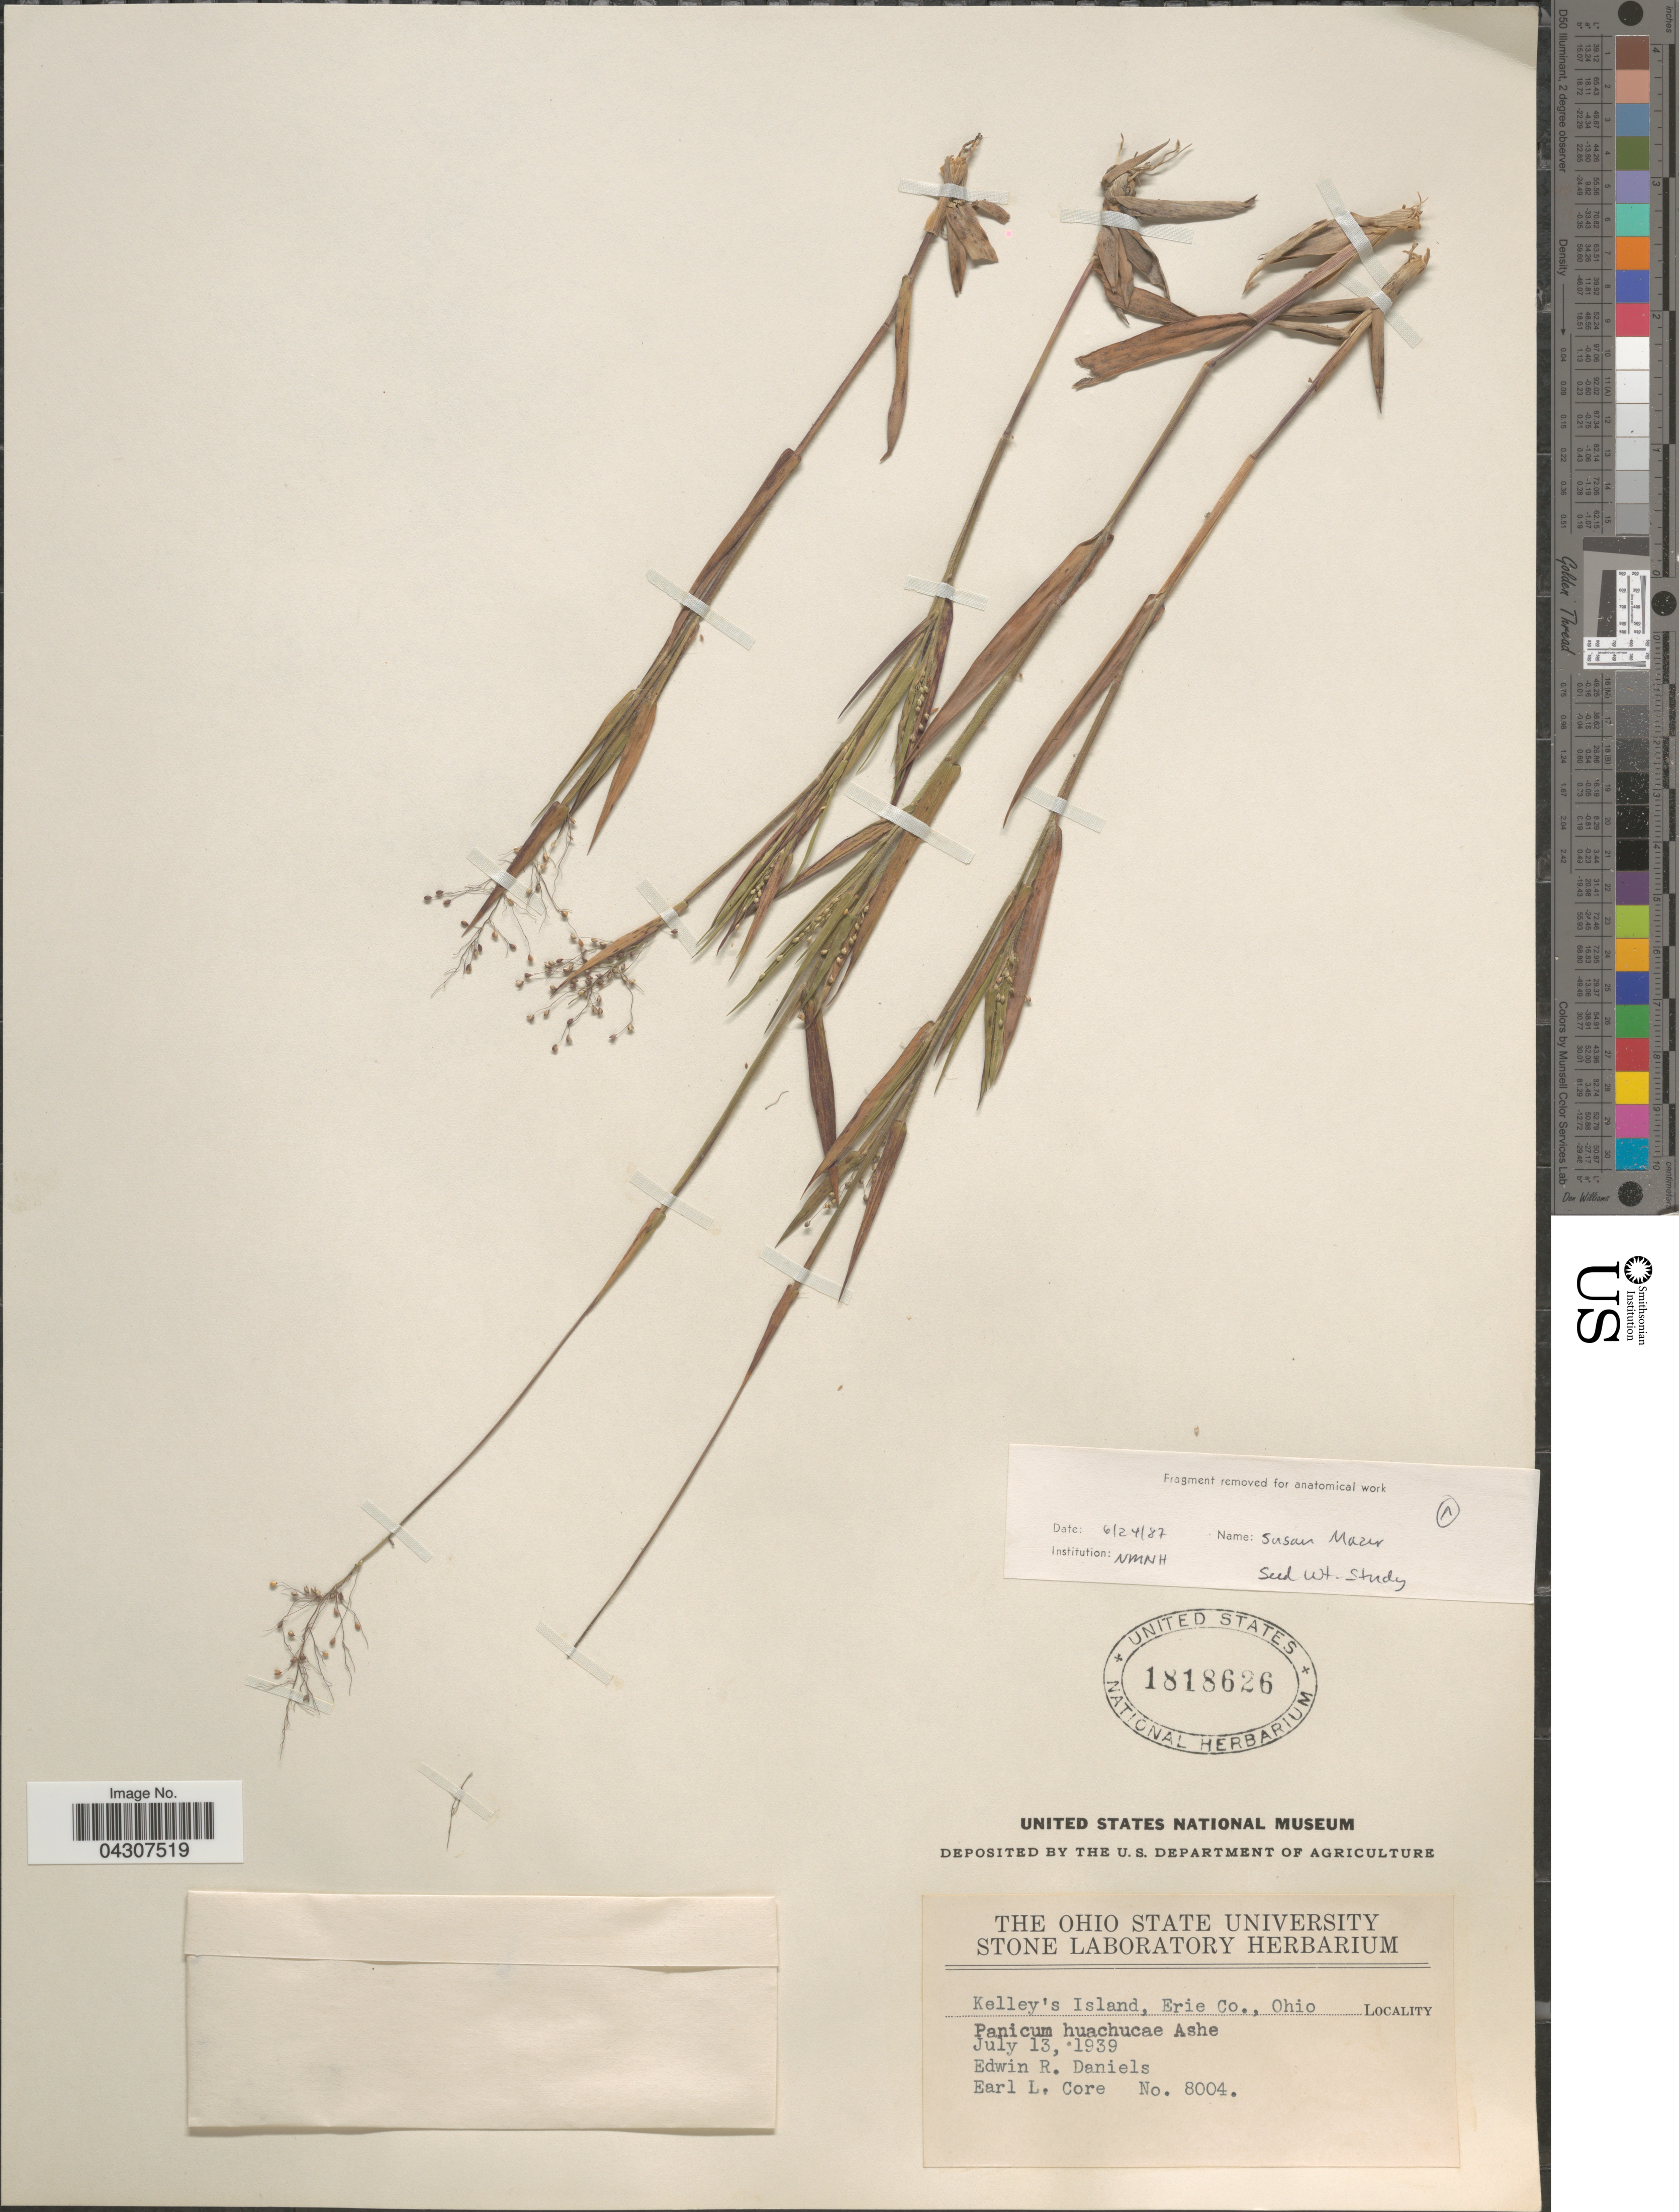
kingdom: Plantae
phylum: Tracheophyta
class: Liliopsida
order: Poales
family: Poaceae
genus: Dichanthelium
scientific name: Dichanthelium acuminatum var. acuminatum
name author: (Sw.) Gould & C.A. Clark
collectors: E. Daniels & E. L. Core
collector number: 8004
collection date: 1939-07-13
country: United States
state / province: Ohio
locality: Kelley's Island, Erie Co.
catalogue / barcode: US 1818626